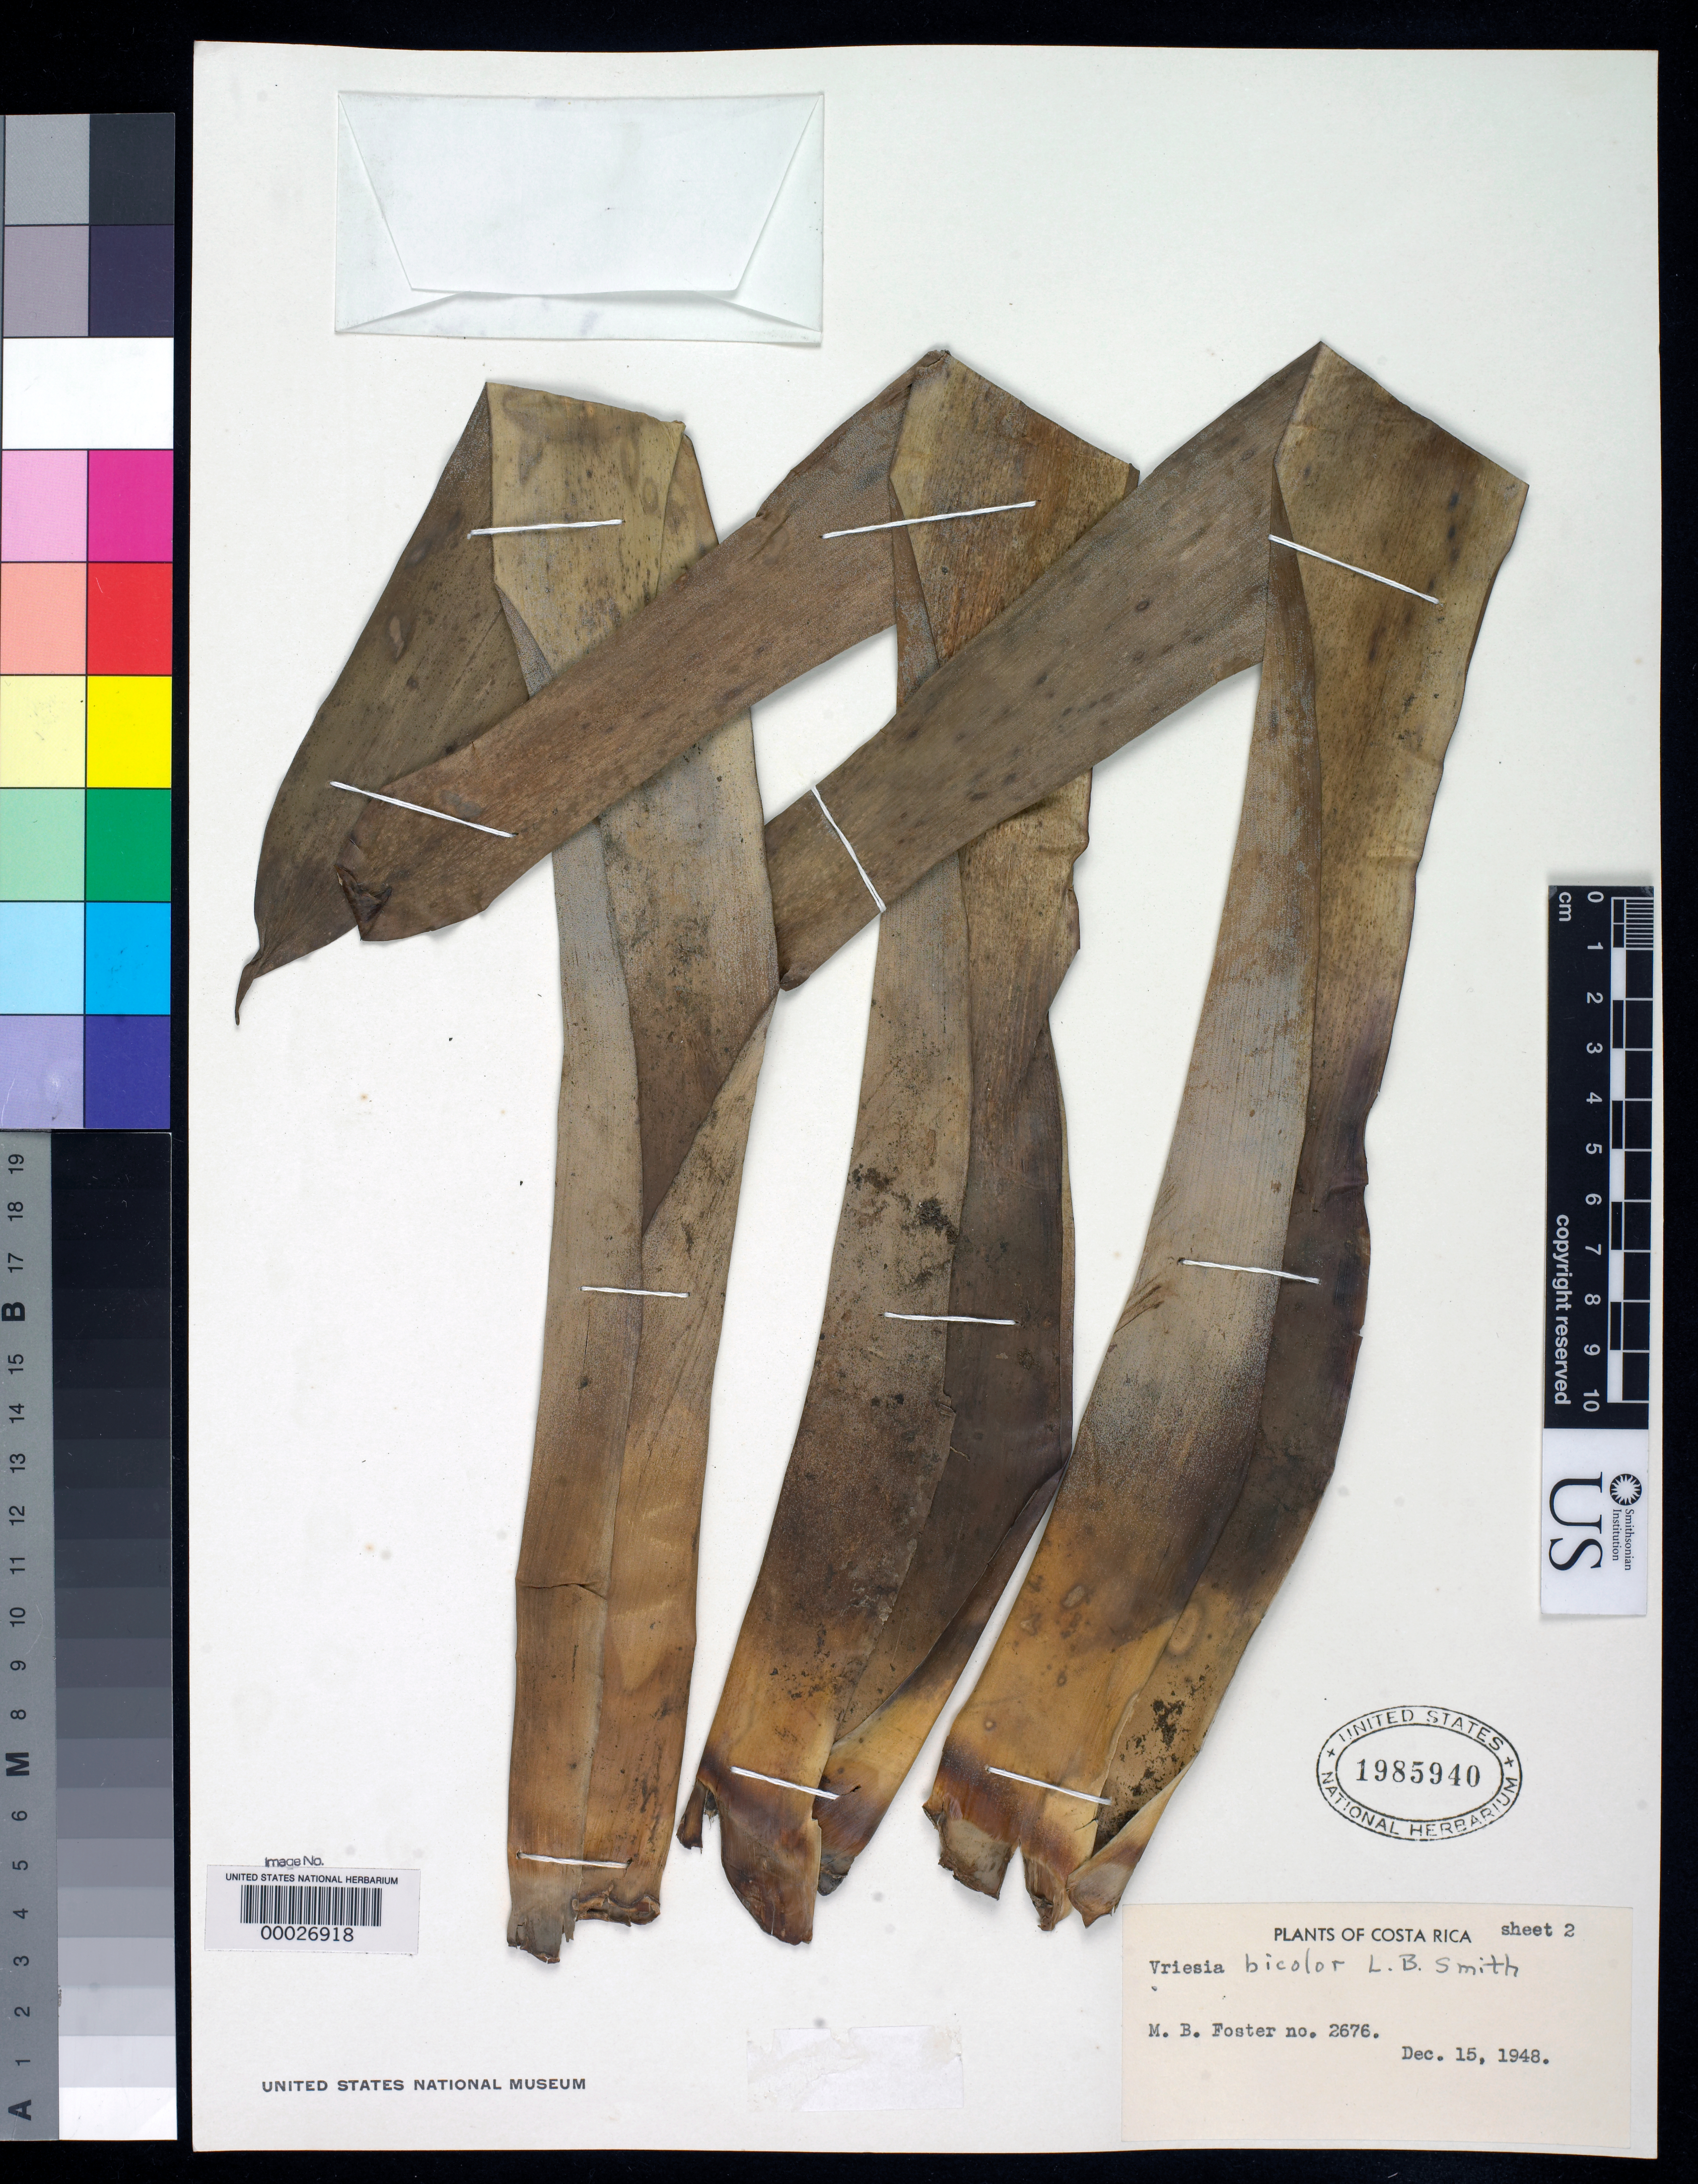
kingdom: Plantae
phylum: Tracheophyta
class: Liliopsida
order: Poales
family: Bromeliaceae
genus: Vriesea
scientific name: Vriesea bicolor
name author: L.B. Sm.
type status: Holotype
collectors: M. B. Foster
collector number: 2676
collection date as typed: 15 Dec 1948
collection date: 1948-12-15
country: Costa Rica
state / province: Cartago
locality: Above Cartago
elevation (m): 1500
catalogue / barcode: US 1985940